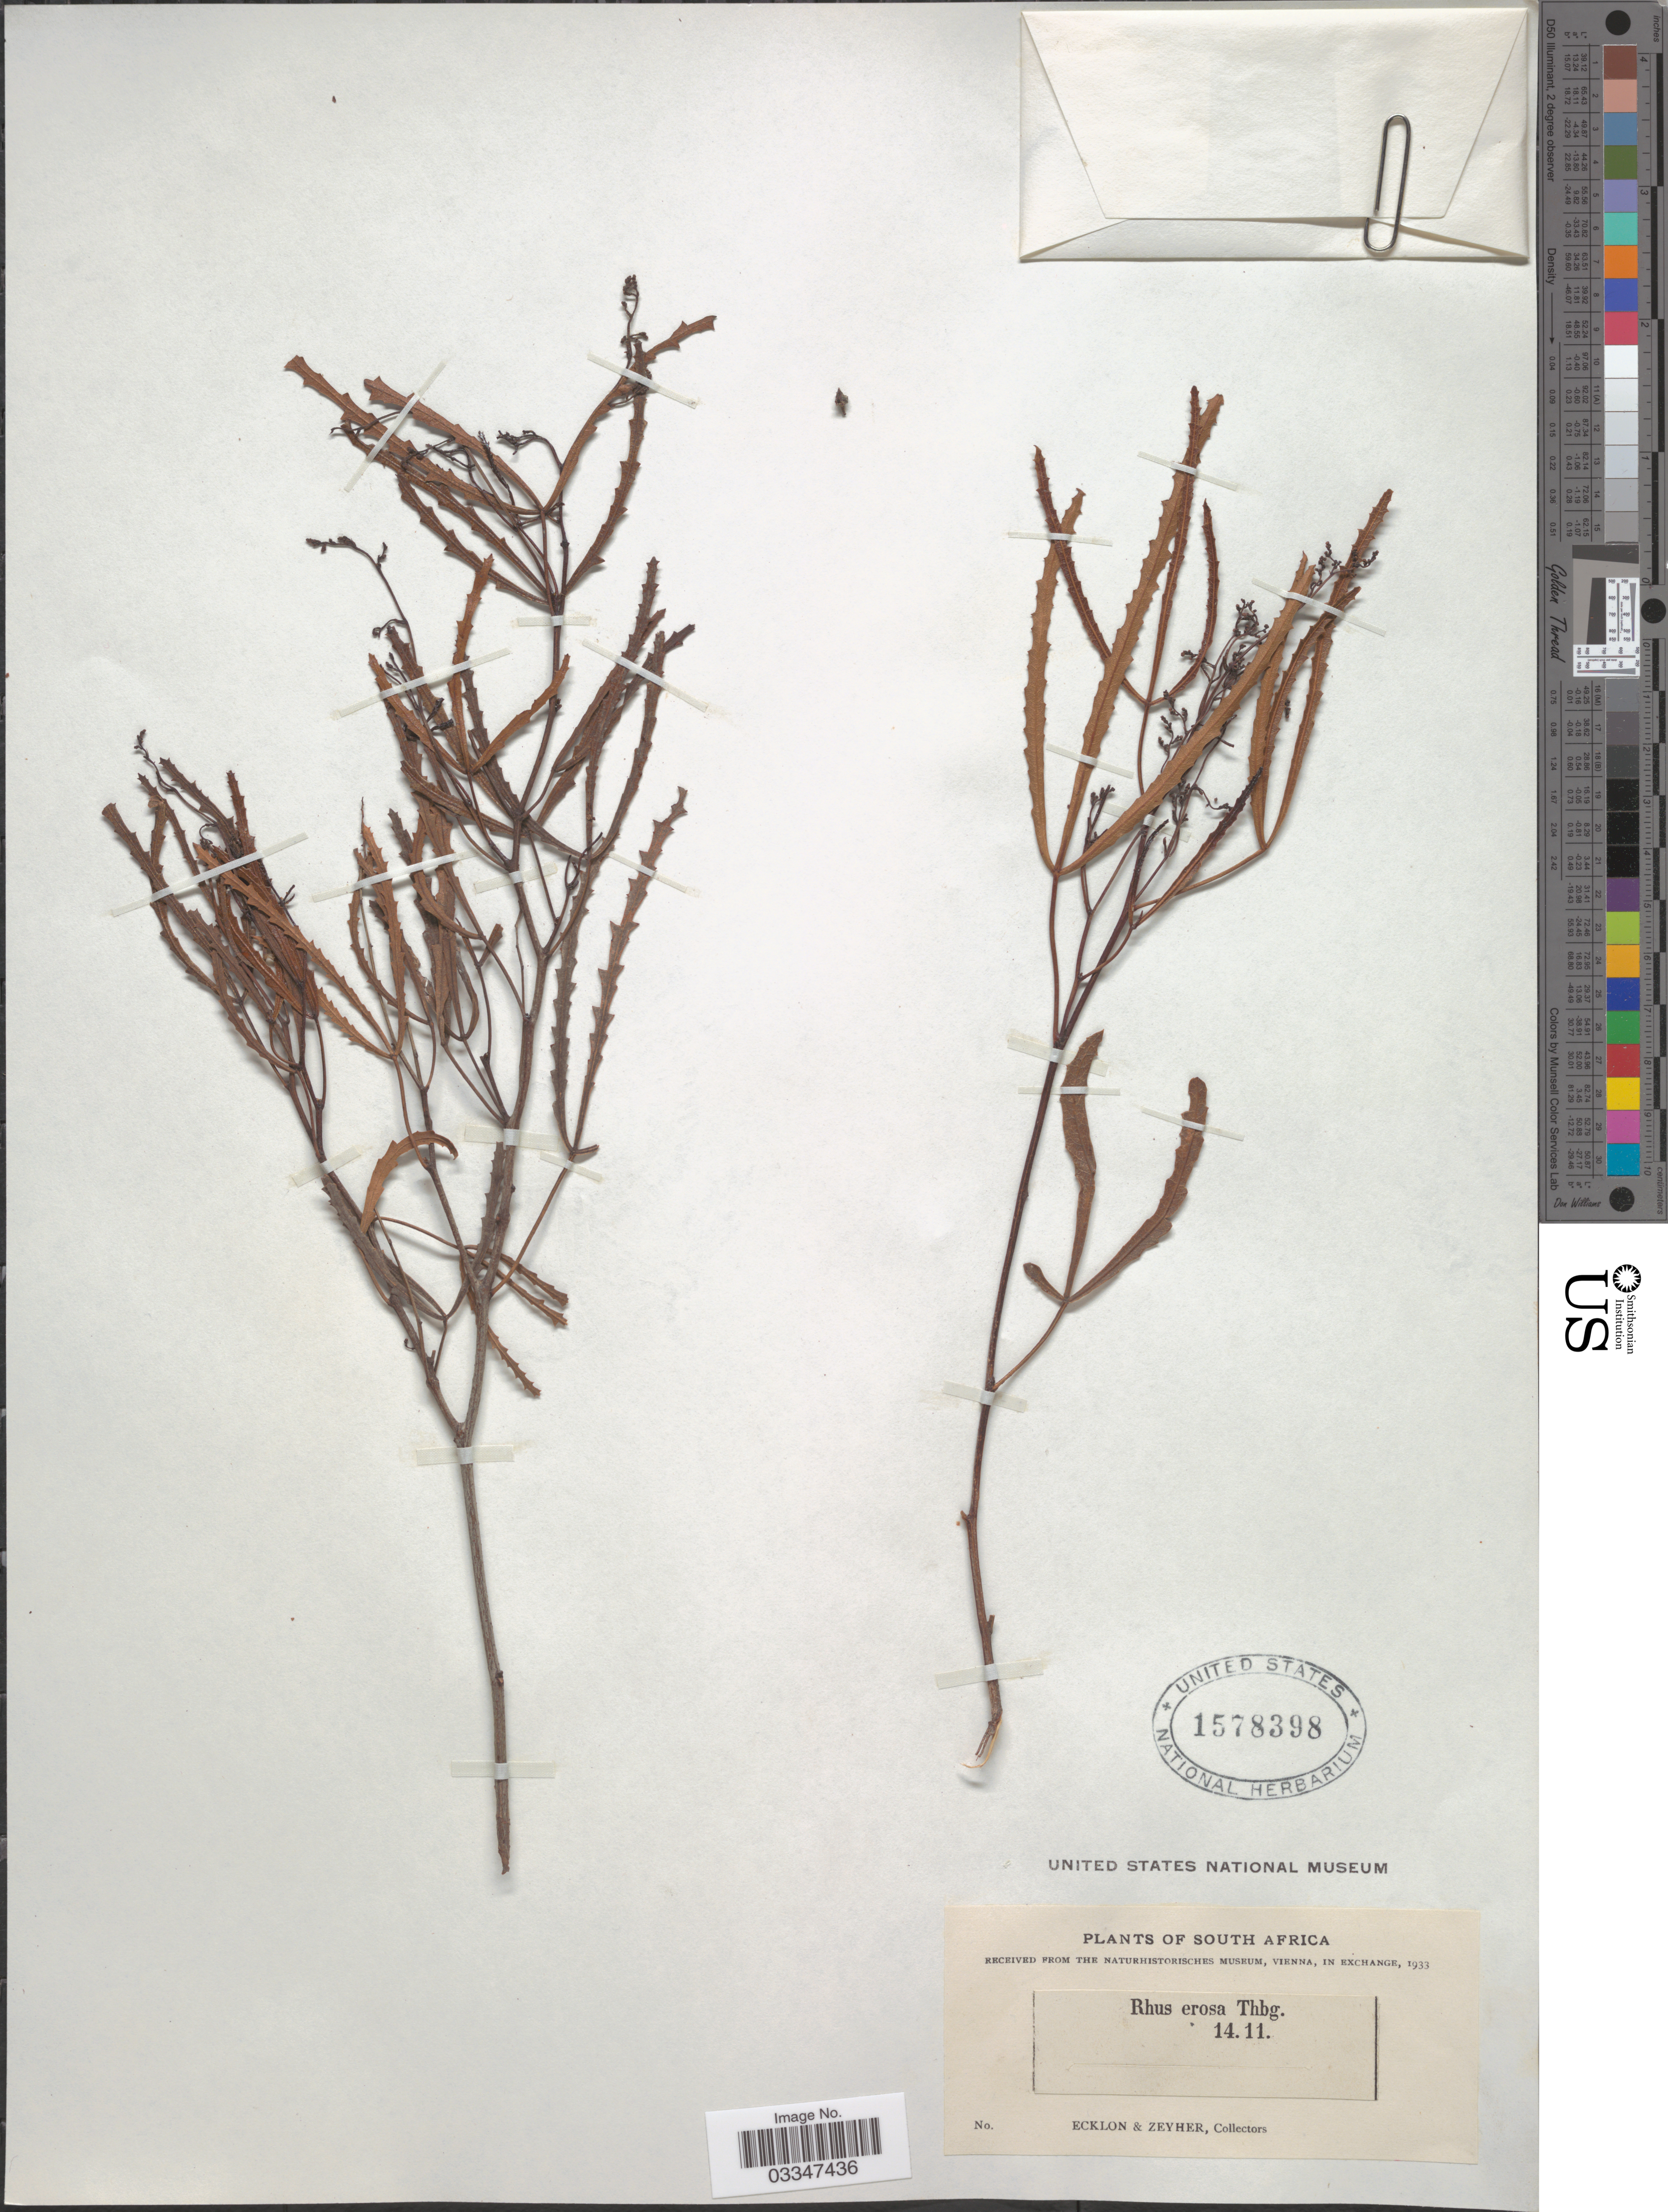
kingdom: Plantae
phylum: Tracheophyta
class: Magnoliopsida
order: Sapindales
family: Anacardiaceae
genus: Rhus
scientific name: Rhus erosa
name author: Thunb.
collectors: -. Ecklon & -. Zeyher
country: South Africa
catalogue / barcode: US 1578398